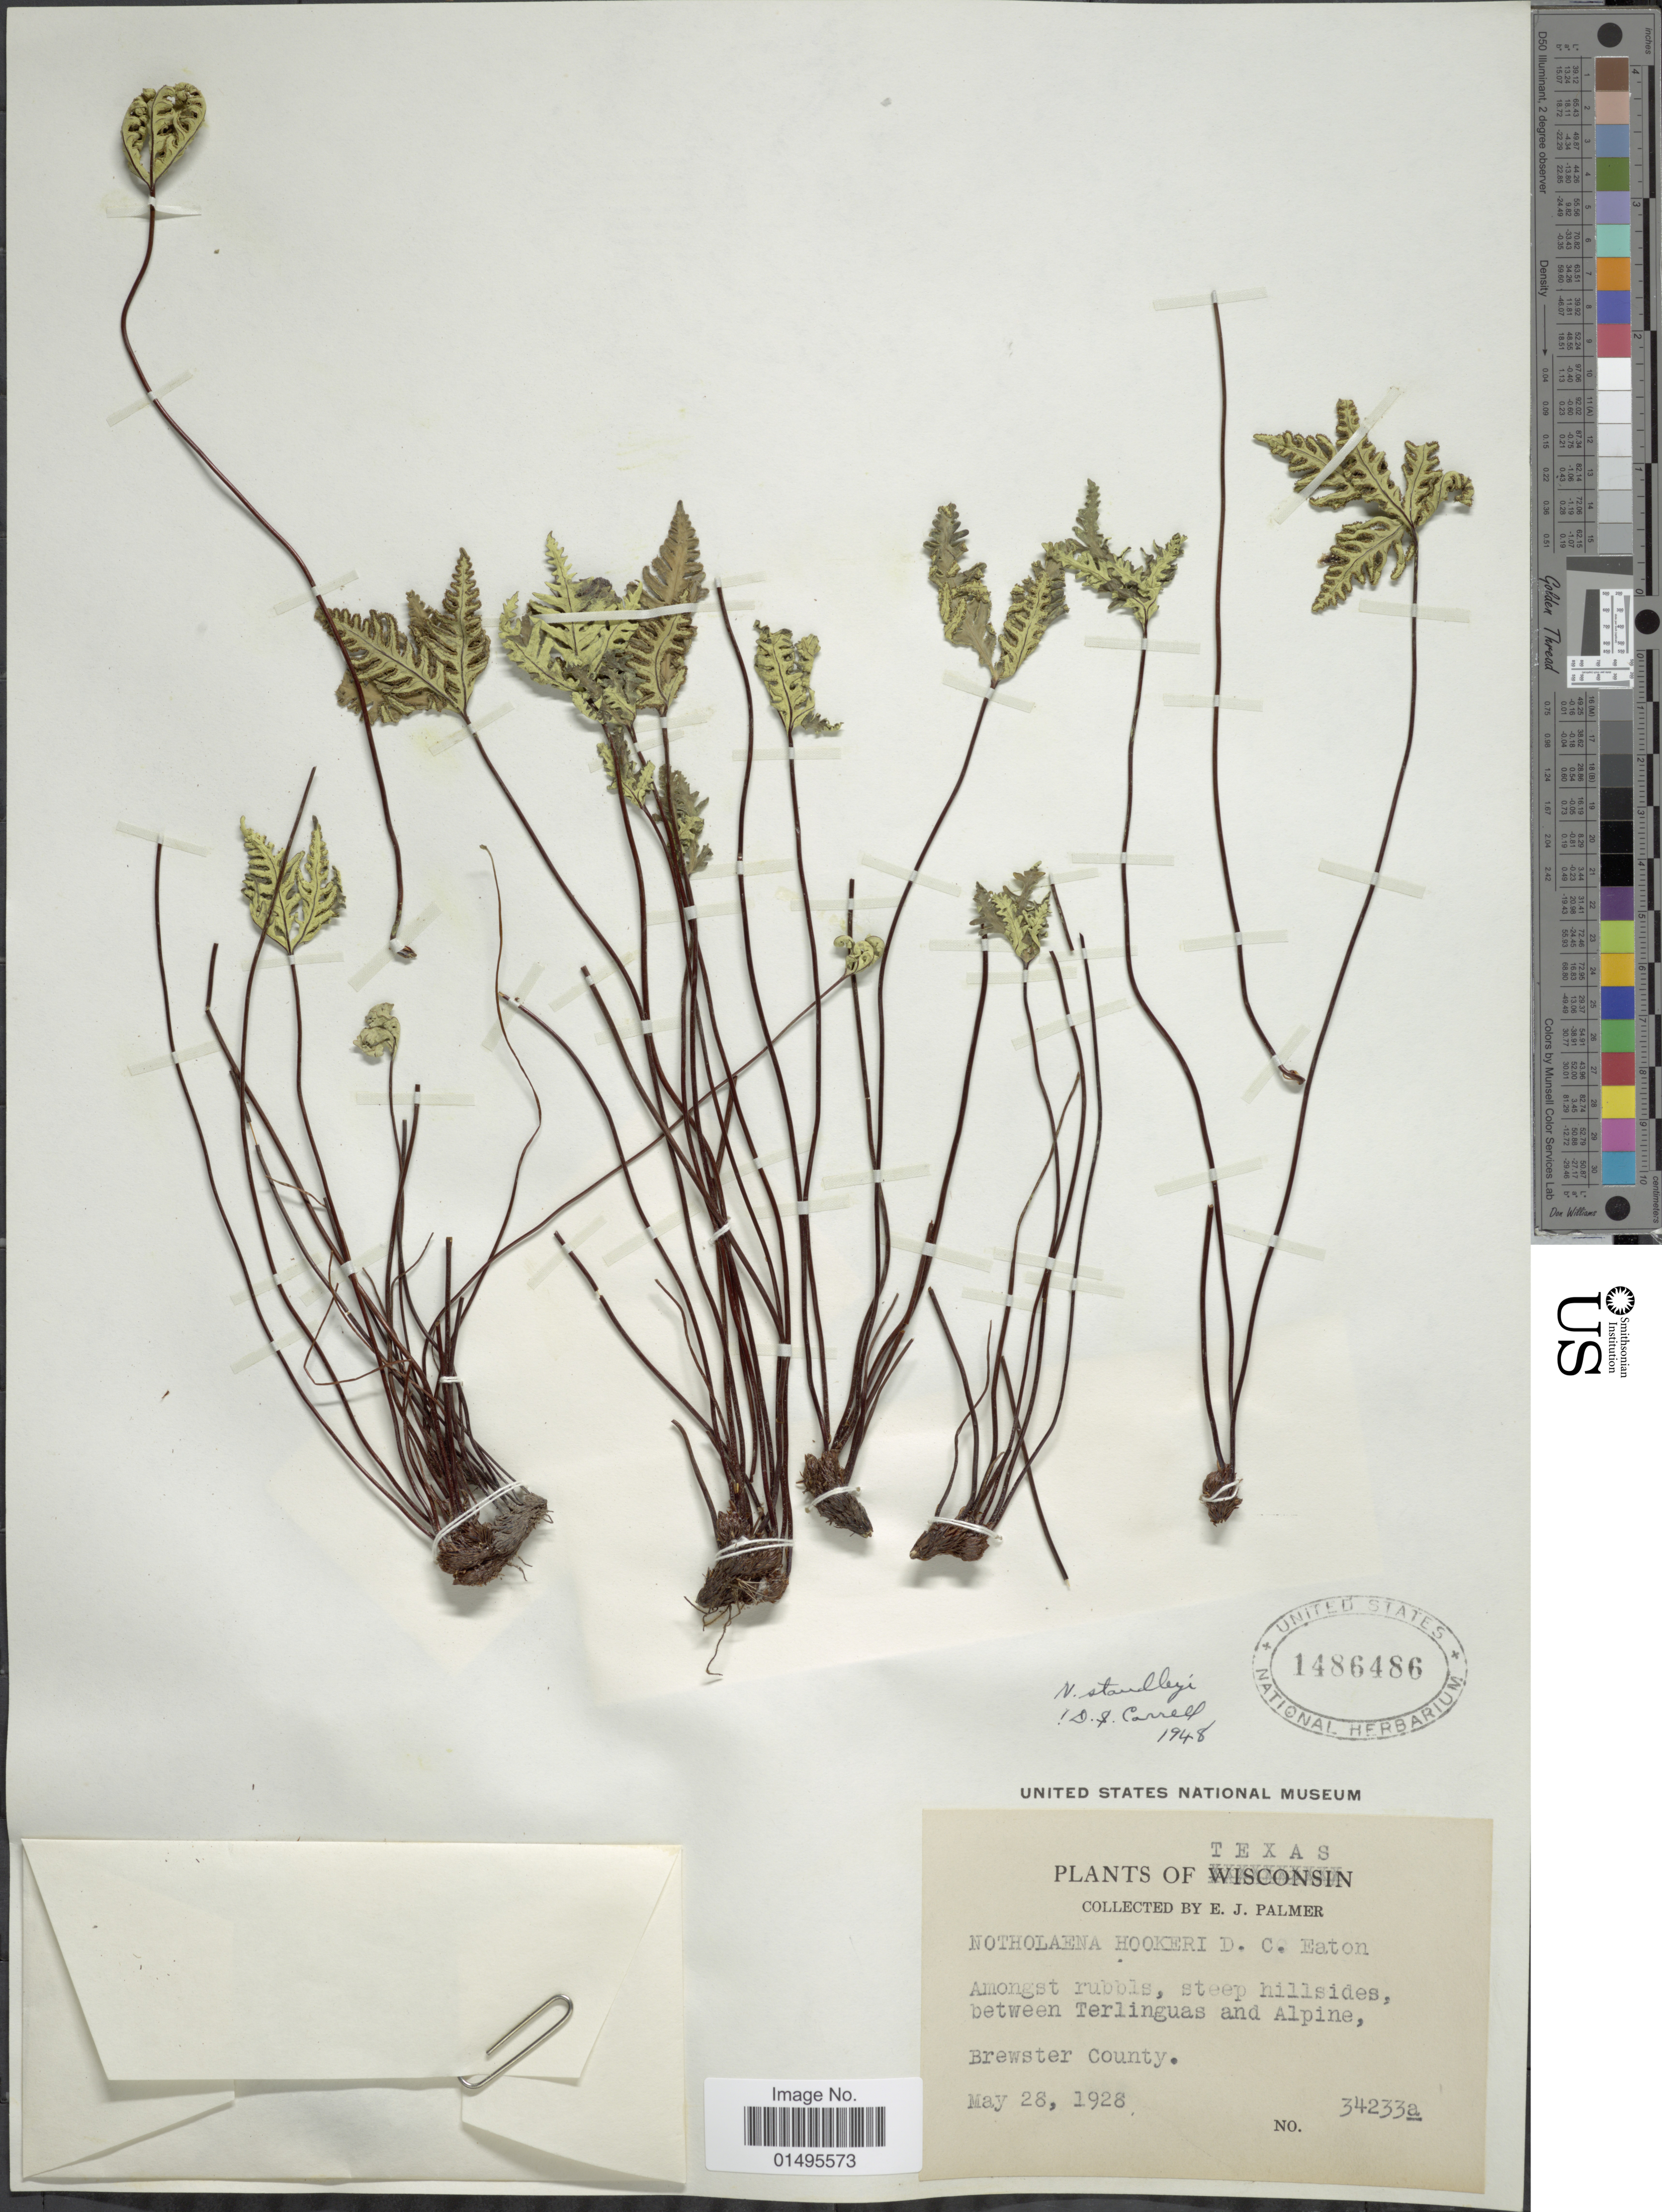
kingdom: Plantae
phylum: Tracheophyta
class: Polypodiopsida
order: Polypodiales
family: Pteridaceae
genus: Notholaena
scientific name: Notholaena standleyi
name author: Maxon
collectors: E. J. Palmer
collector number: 34233a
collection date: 1928-05-28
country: United States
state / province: Texas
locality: Between Terlinguas and Alpine, Brewster County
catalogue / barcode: US 1486486